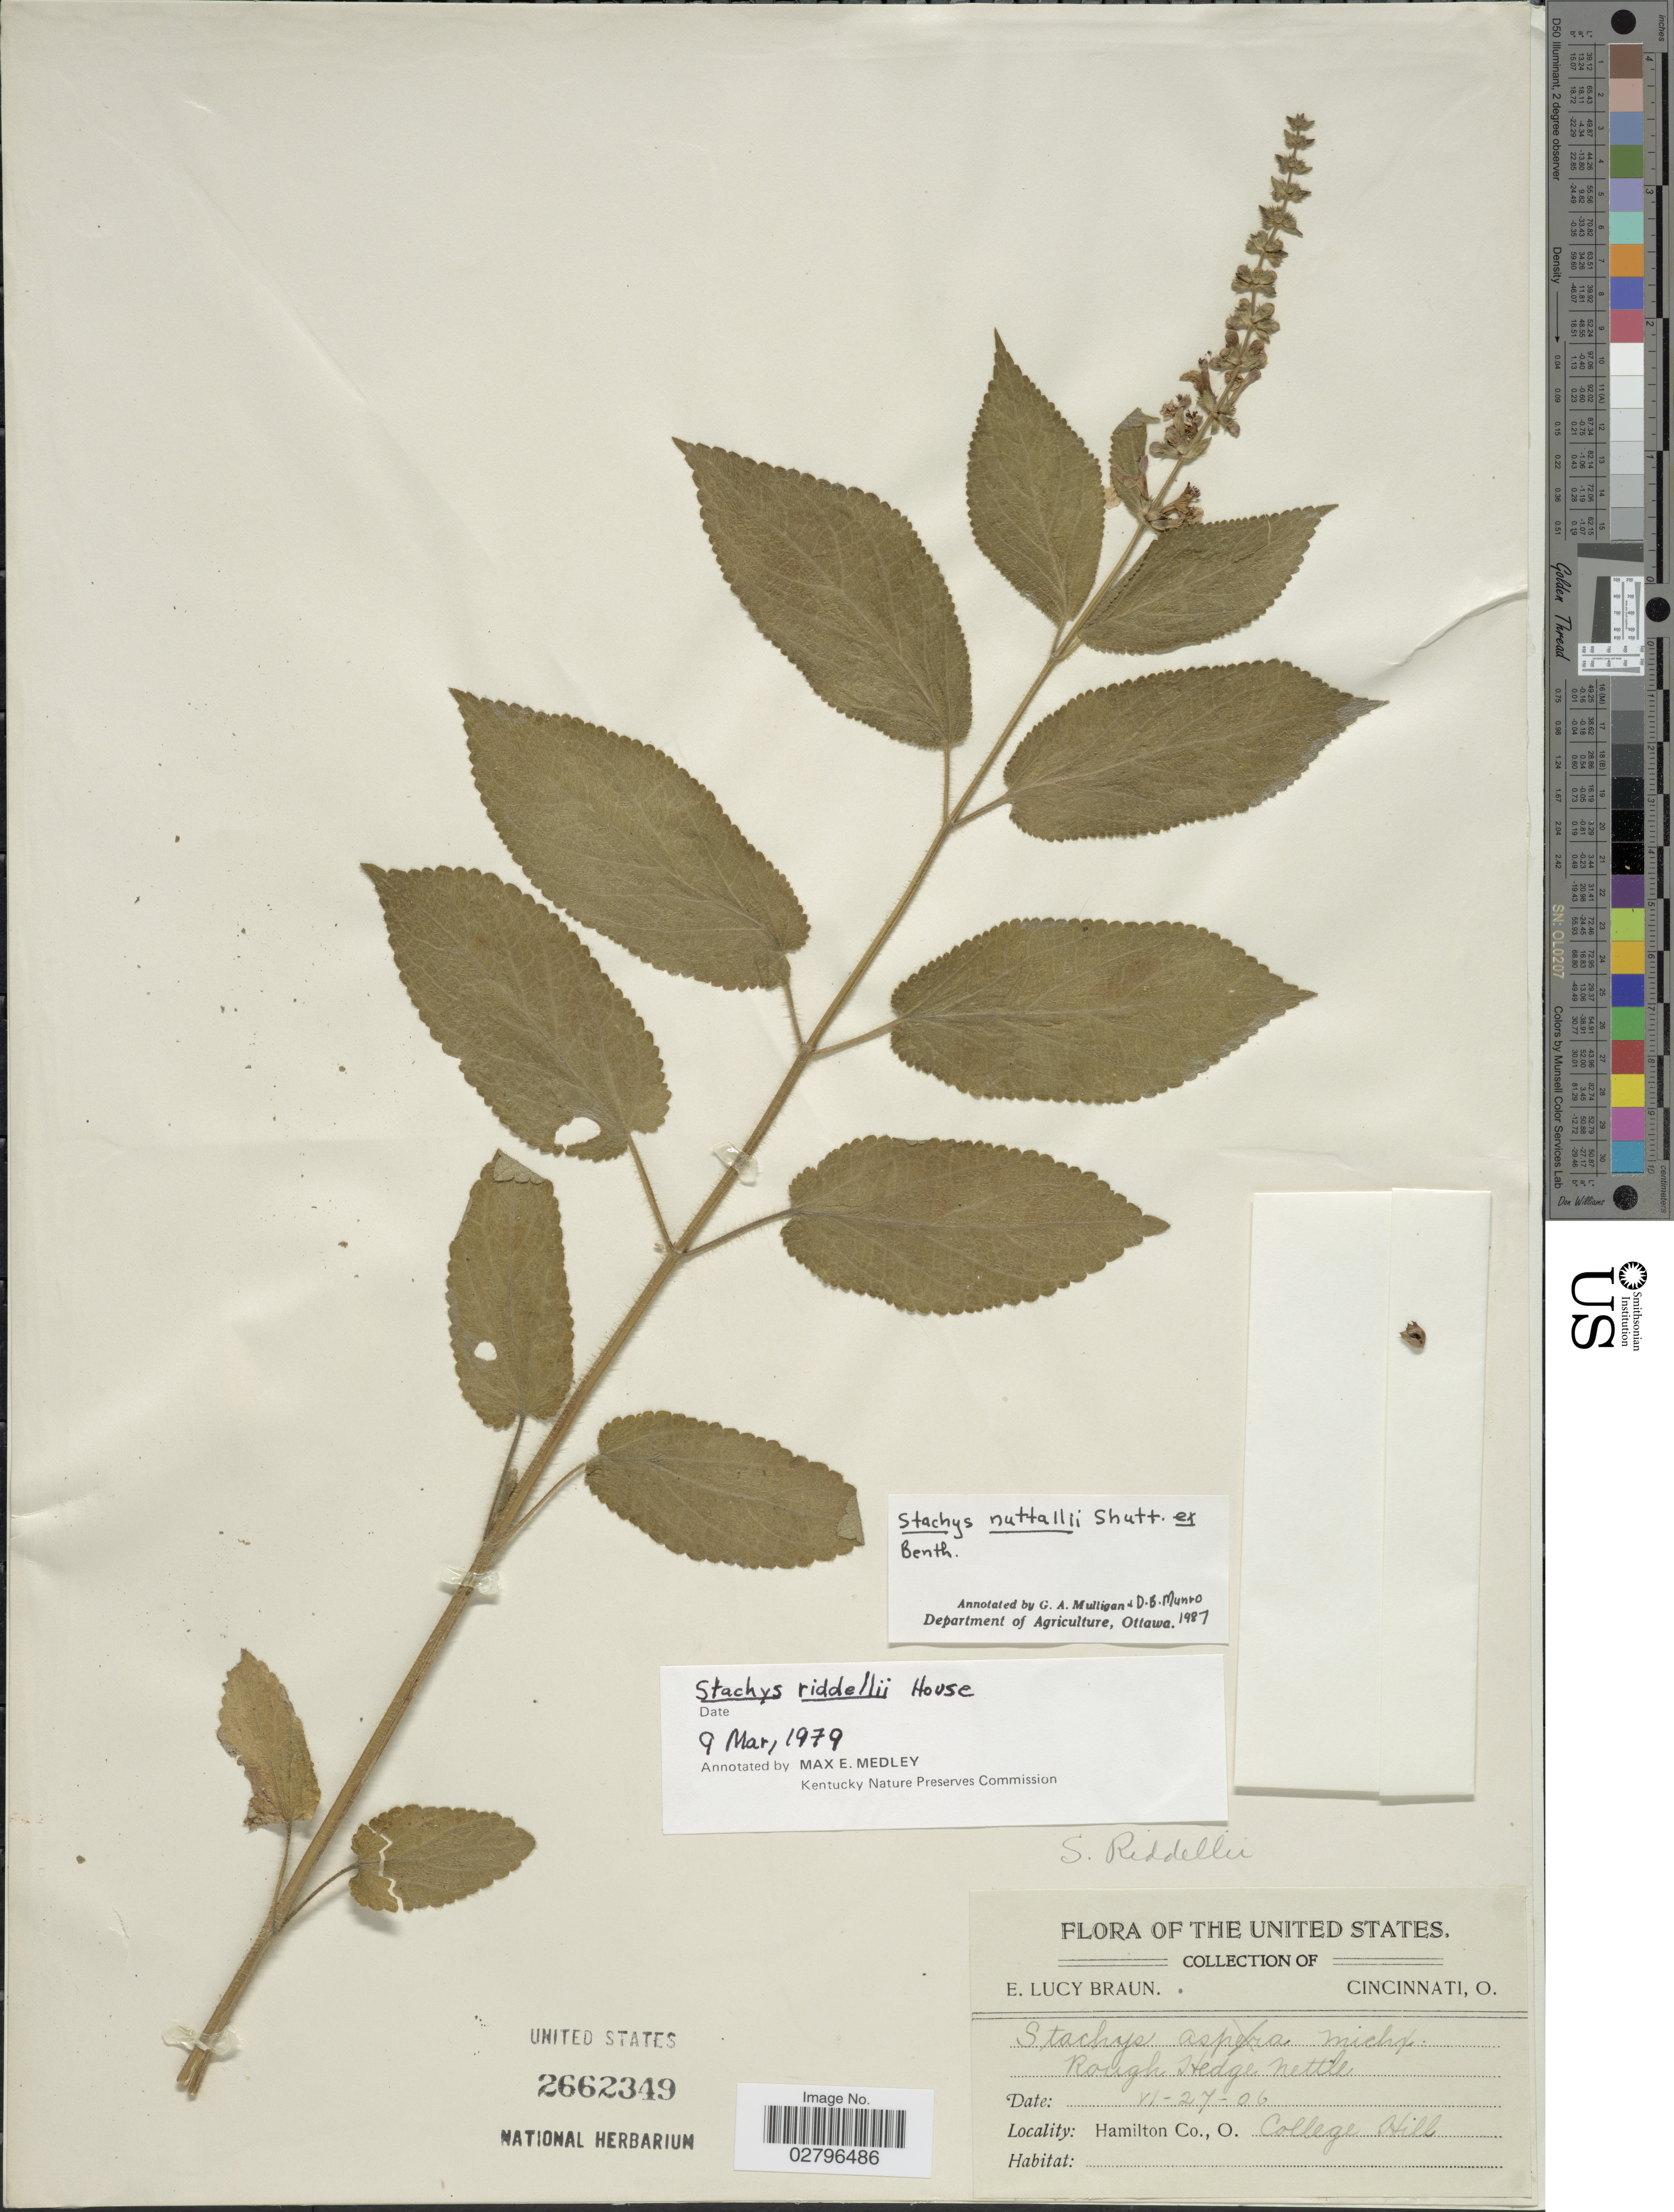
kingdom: Plantae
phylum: Tracheophyta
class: Magnoliopsida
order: Lamiales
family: Lamiaceae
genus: Stachys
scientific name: Stachys nuttallii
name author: Shuttlew. ex Benth.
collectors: E. L. Braun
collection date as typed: Transcribed d/m/y: 27/6/6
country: United States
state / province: Ohio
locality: Hamilton Co. College Hill.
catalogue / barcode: US 2662349